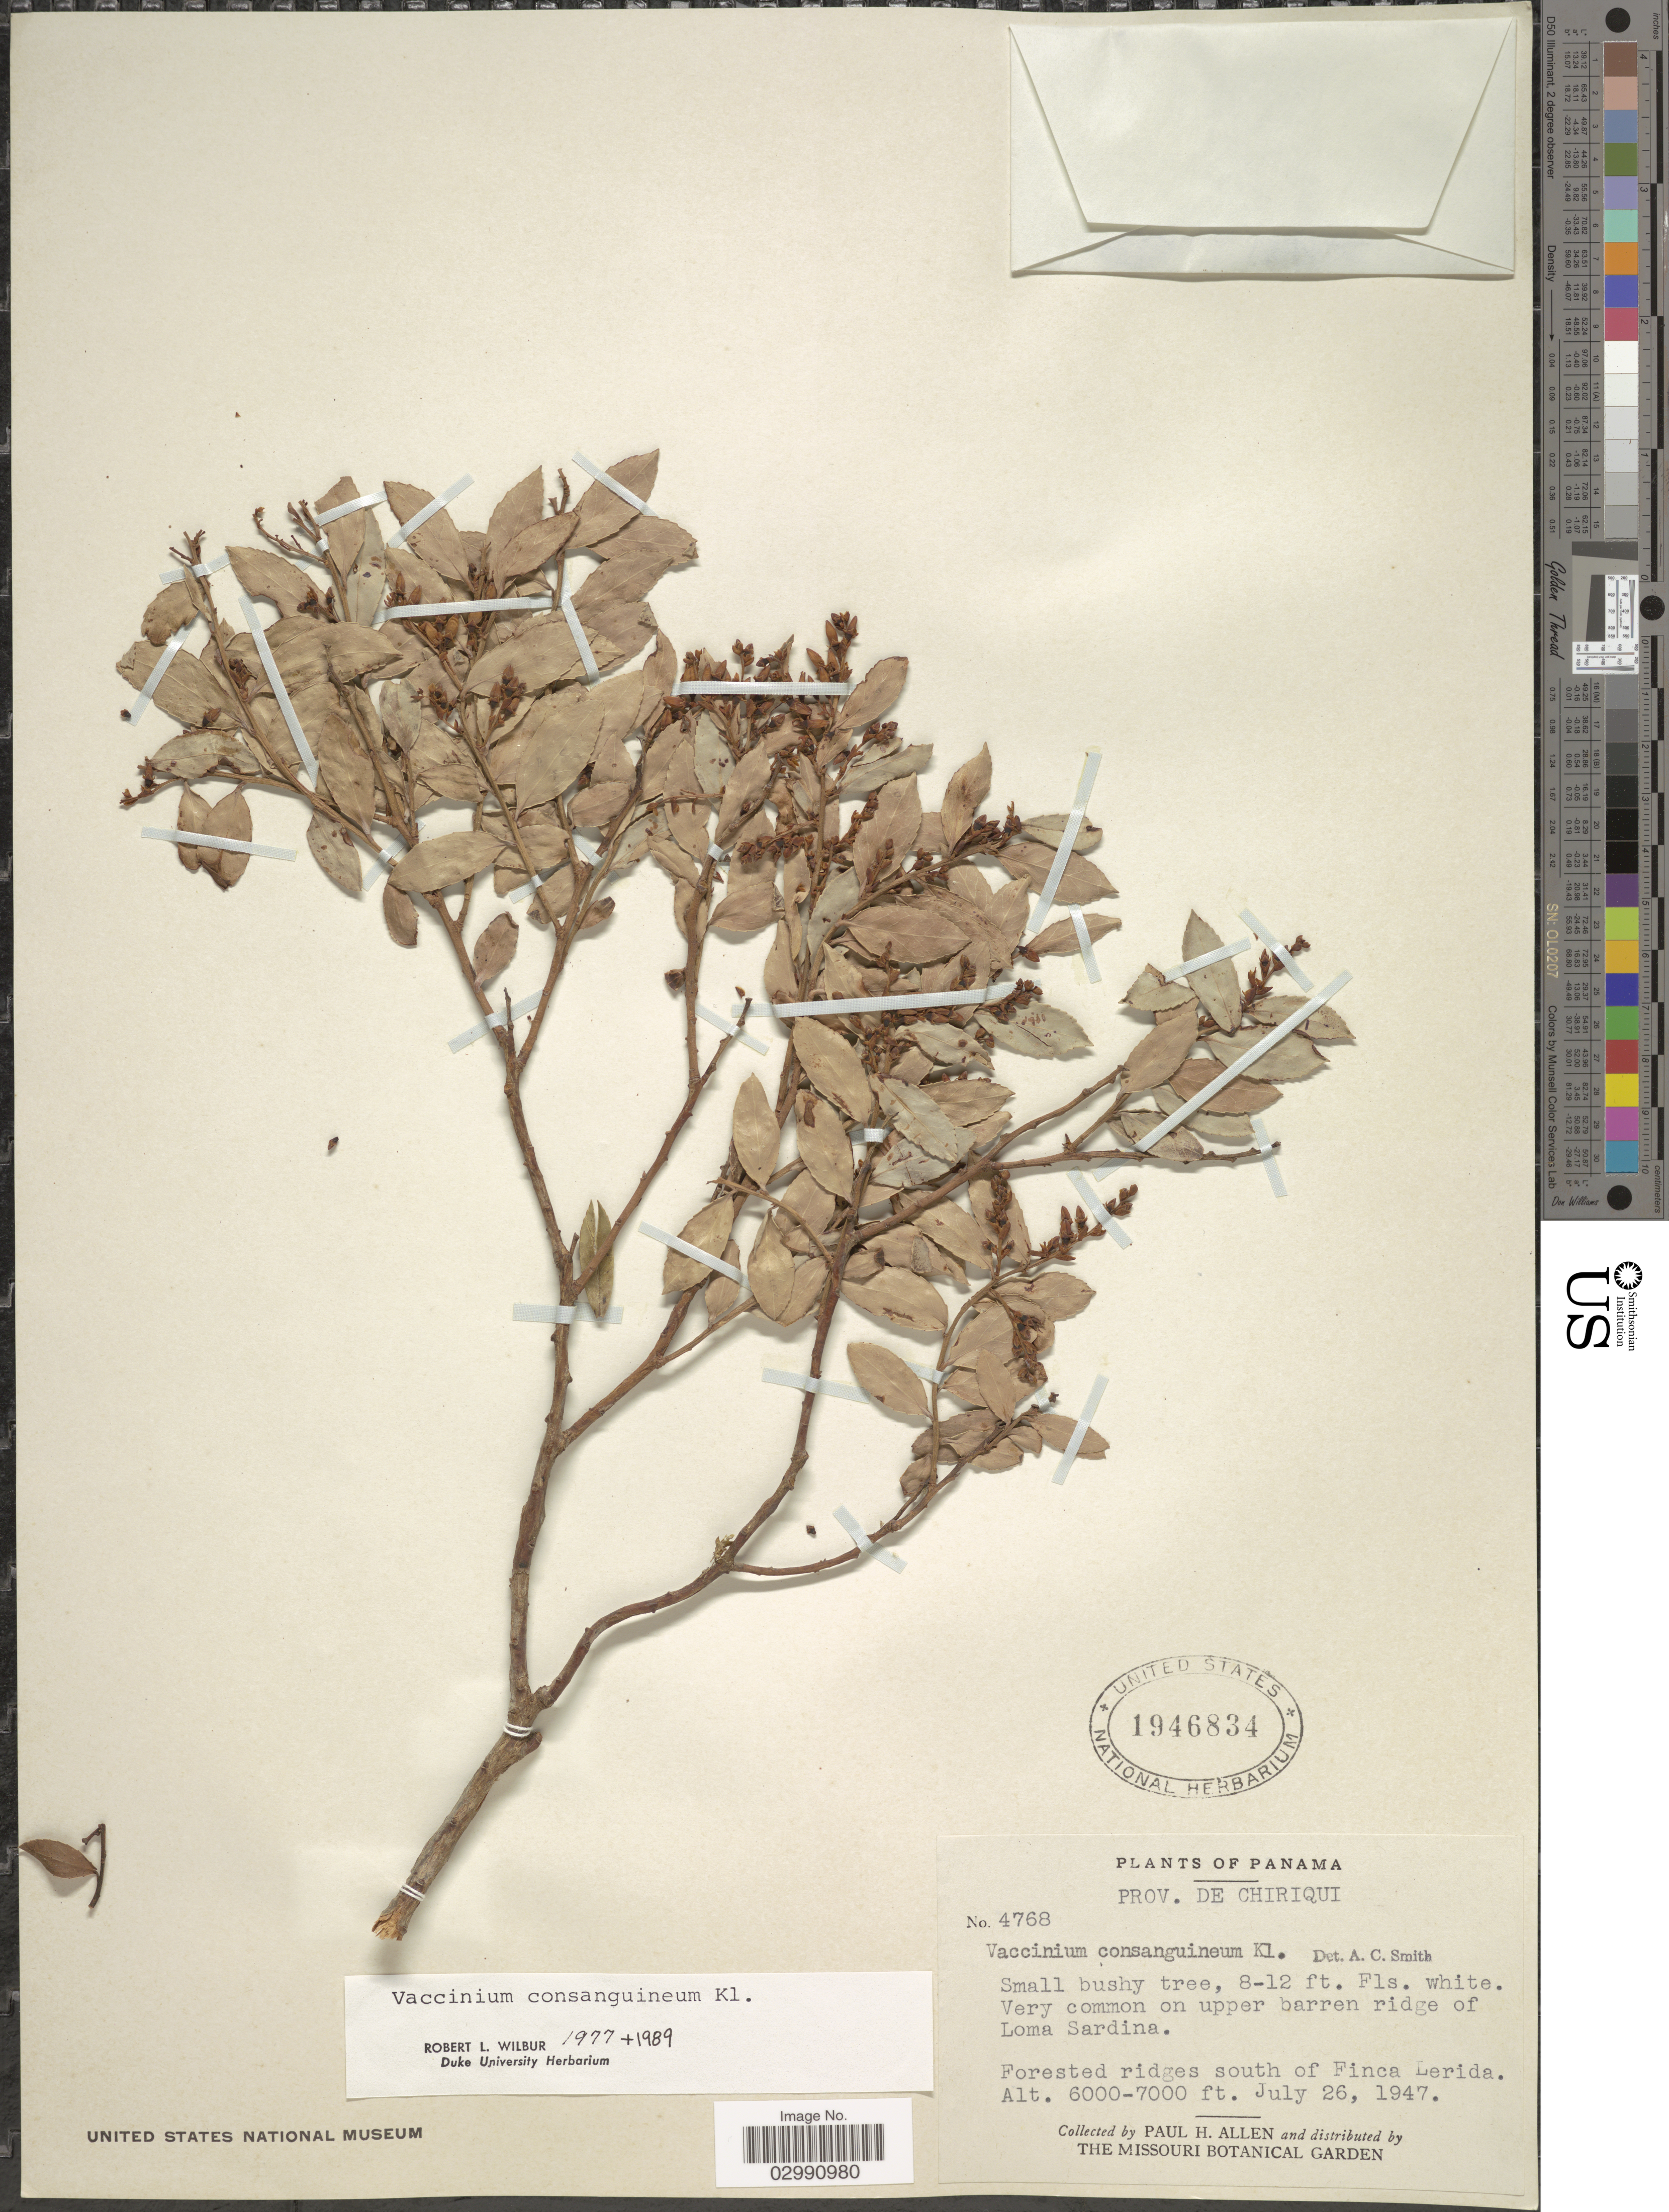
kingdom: Plantae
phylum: Tracheophyta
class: Magnoliopsida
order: Ericales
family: Ericaceae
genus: Vaccinium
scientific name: Vaccinium consanguineum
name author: Klotzsch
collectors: P. H. Allen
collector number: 4768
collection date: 1947-07-26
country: Panama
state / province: Chiriqui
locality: On upper barren ridge of Loma Sardina. Forested ridges south of Finca Lerida.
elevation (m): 1829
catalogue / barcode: US 1946834